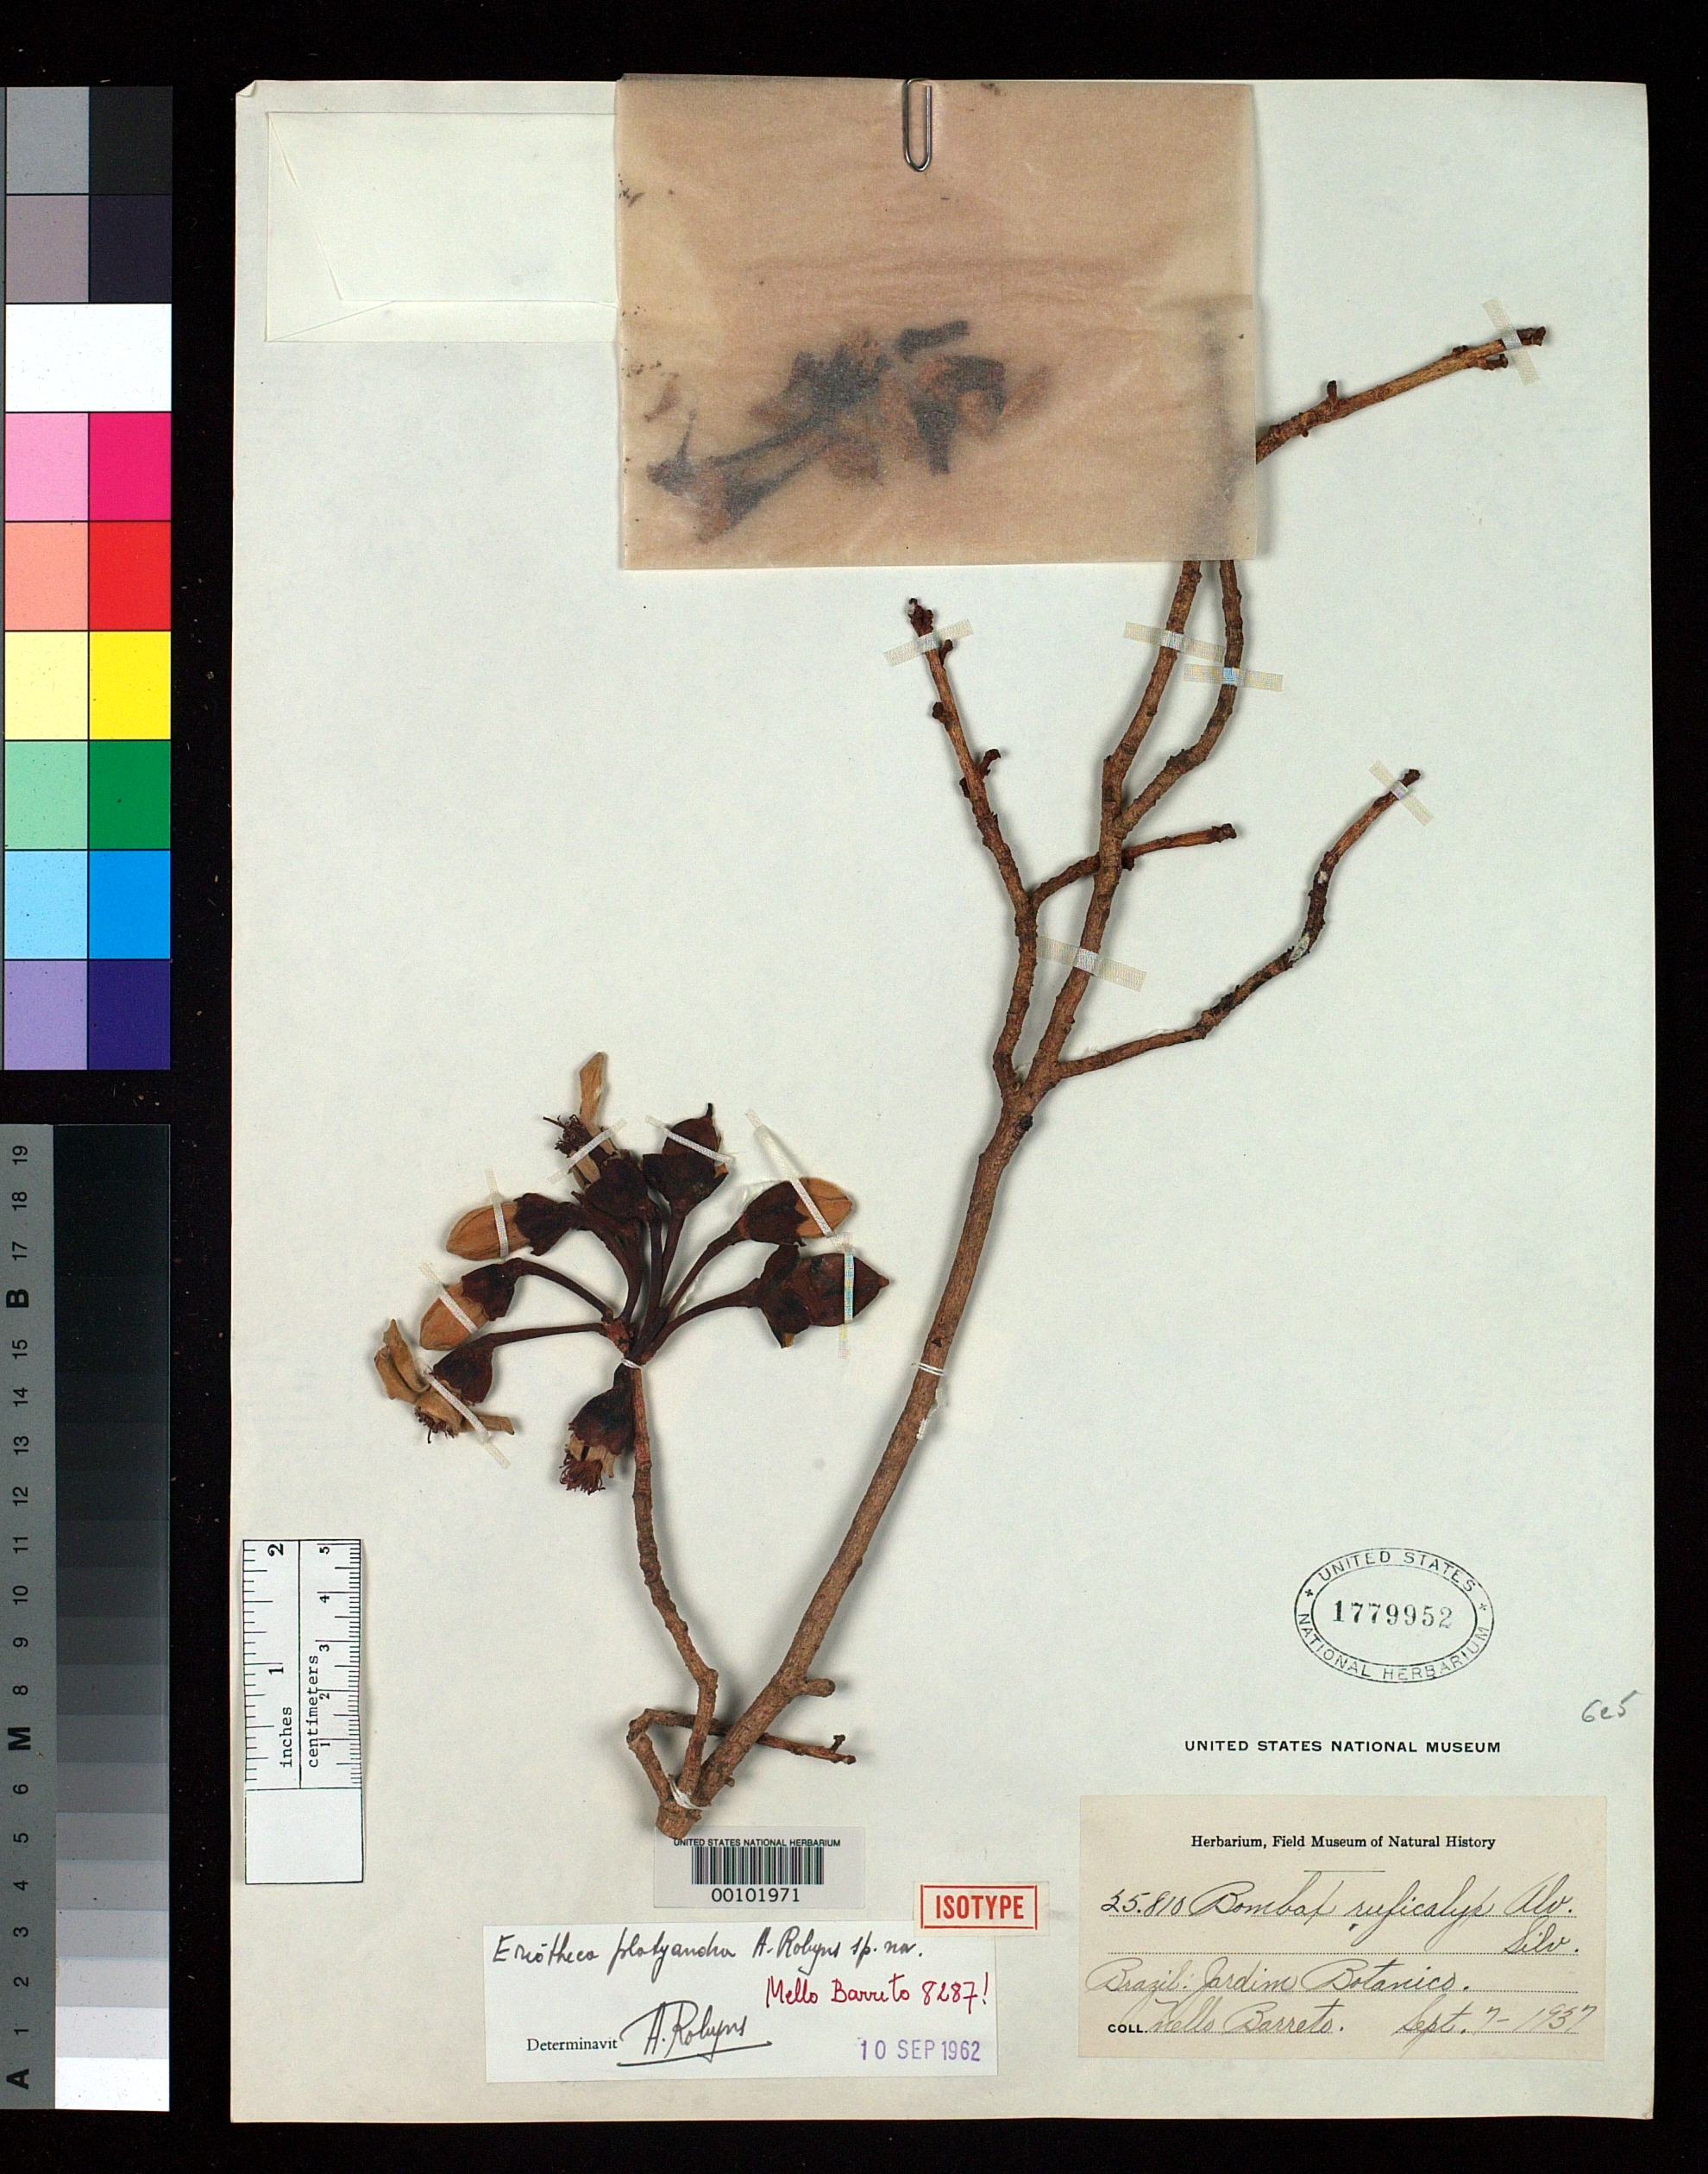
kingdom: Plantae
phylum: Tracheophyta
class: Magnoliopsida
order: Malvales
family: Malvaceae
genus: Eriotheca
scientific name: Eriotheca platyandra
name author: A. Robyns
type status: Isotype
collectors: M. Barreto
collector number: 8287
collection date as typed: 1937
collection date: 1937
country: Brazil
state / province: Minas Gerais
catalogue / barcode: US 1779952